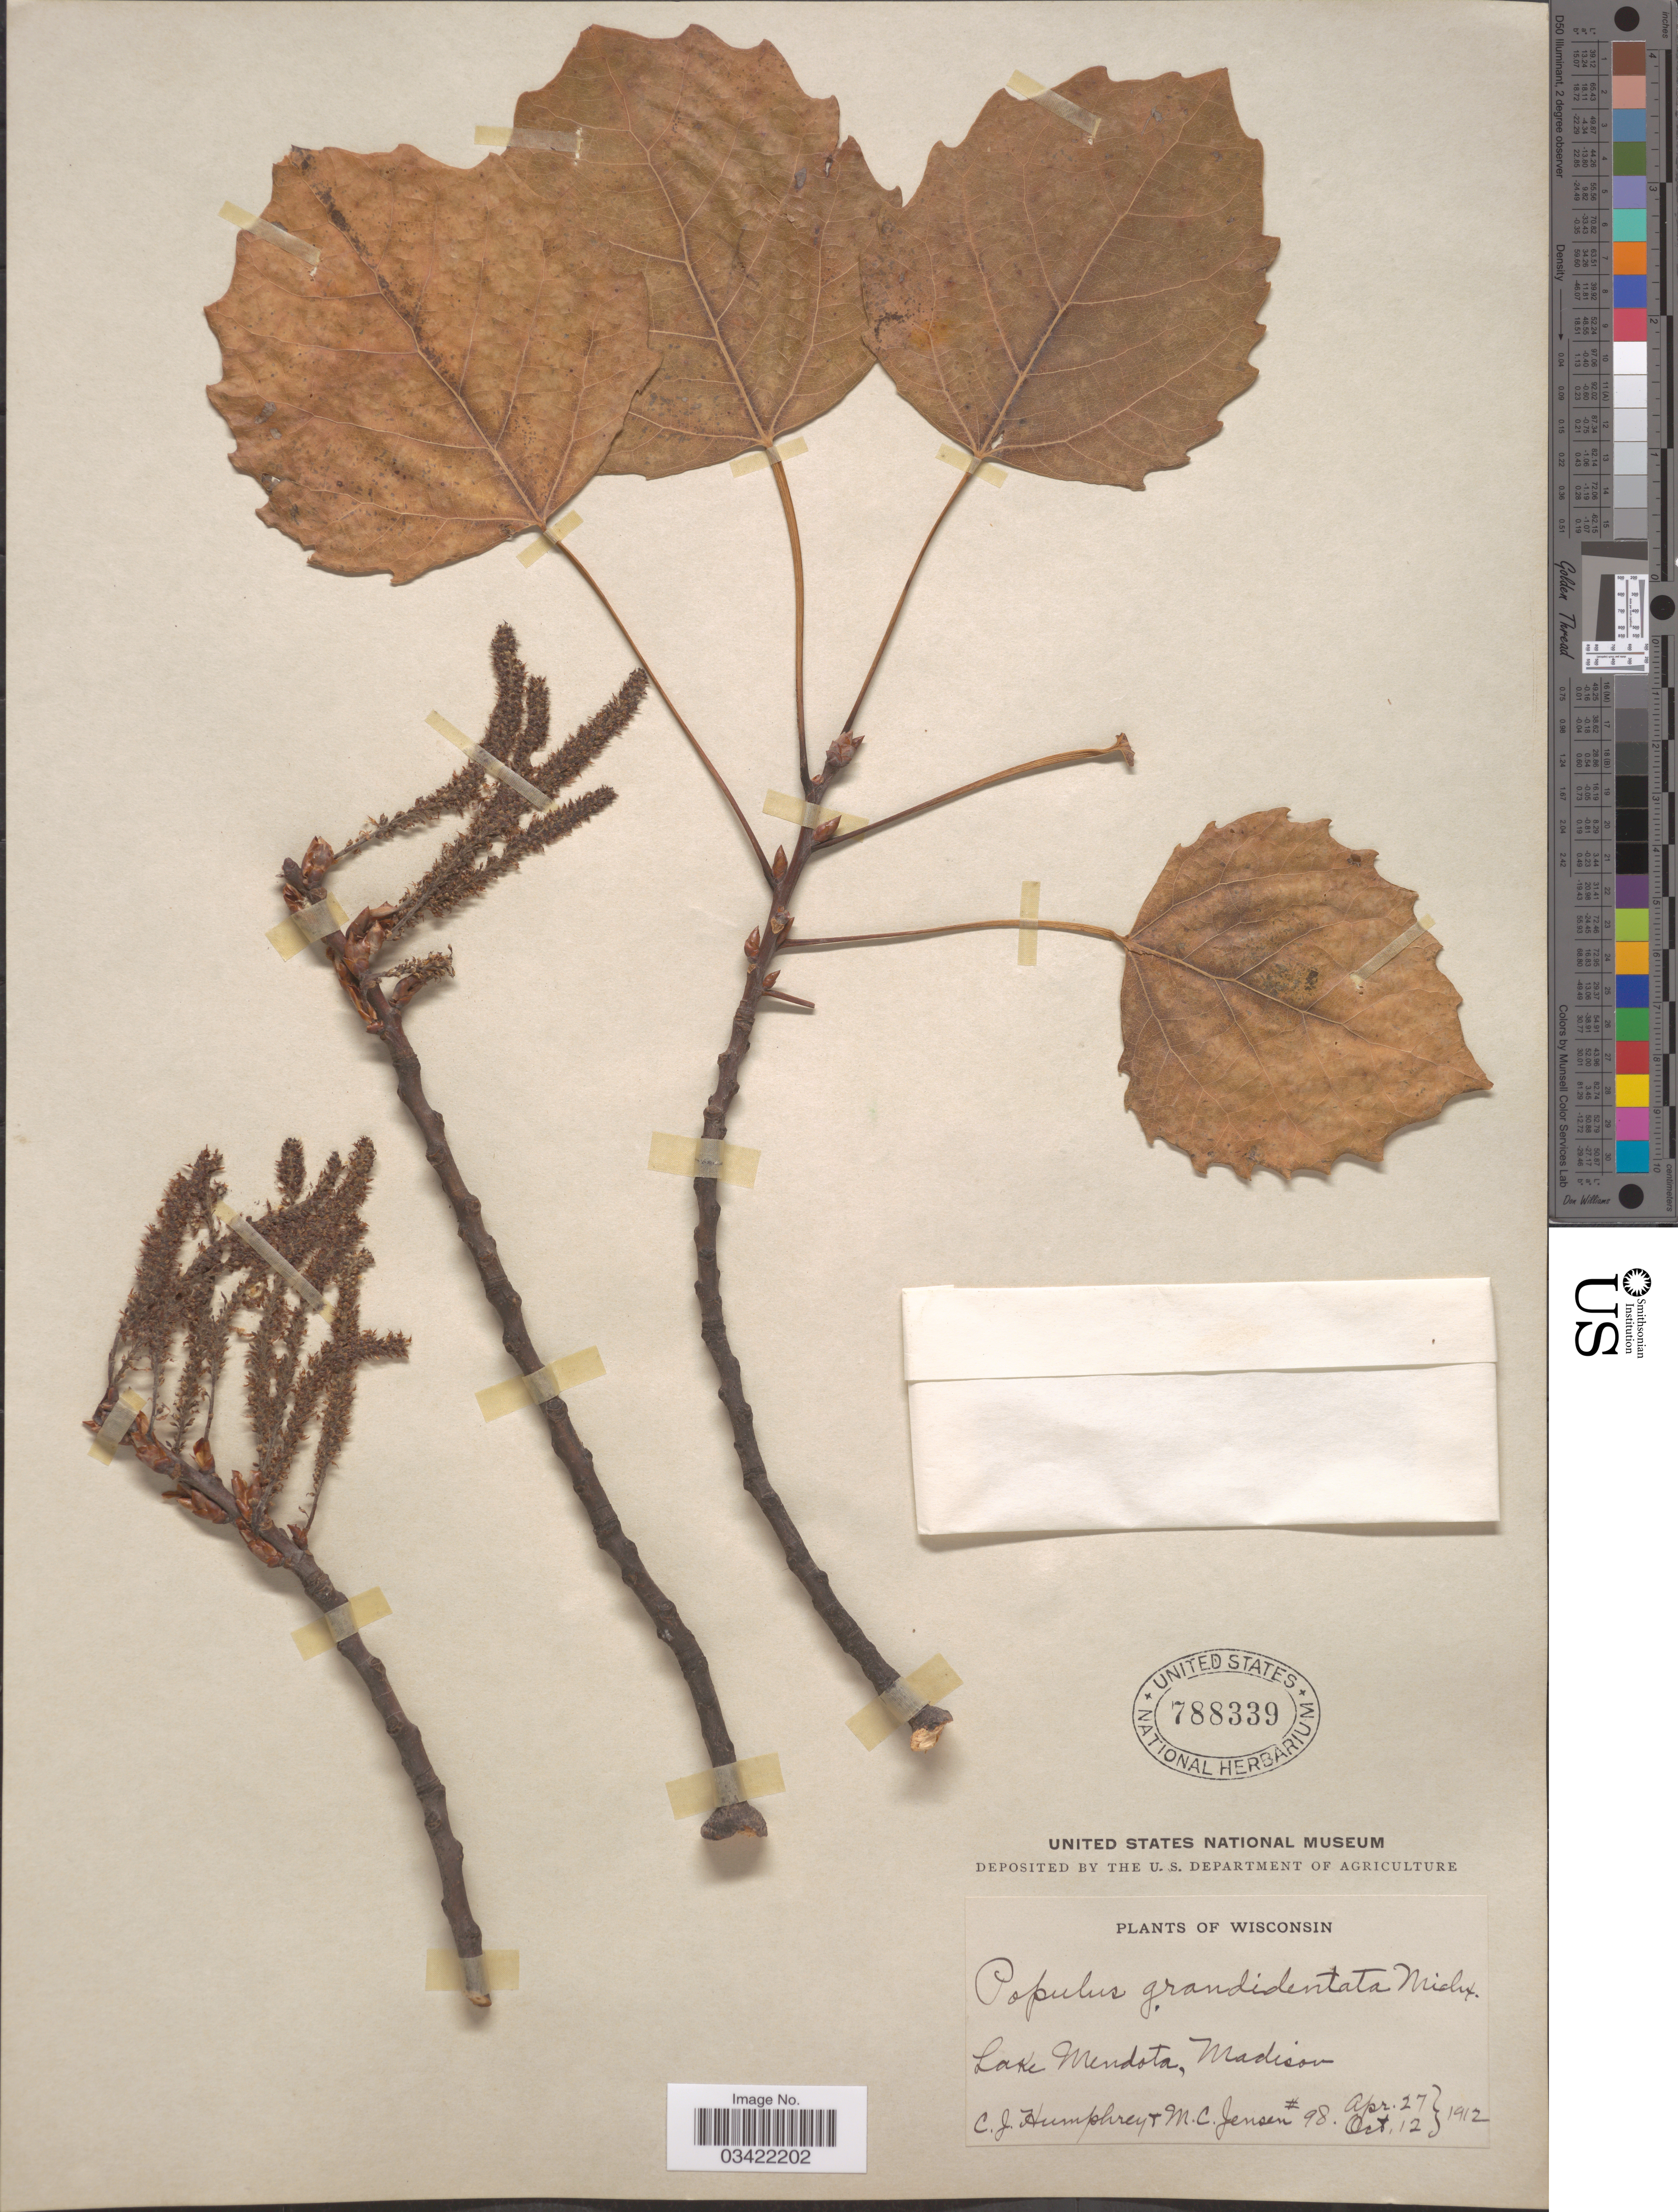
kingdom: Plantae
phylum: Tracheophyta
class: Magnoliopsida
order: Malpighiales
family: Salicaceae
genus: Populus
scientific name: Populus grandidentata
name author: Michx.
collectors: C. Humphrey & M. C. Jensen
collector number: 98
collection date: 1912-04-27/1912-10-12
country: United States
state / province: Wisconsin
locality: Lake Mendota, Madison.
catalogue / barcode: US 788339